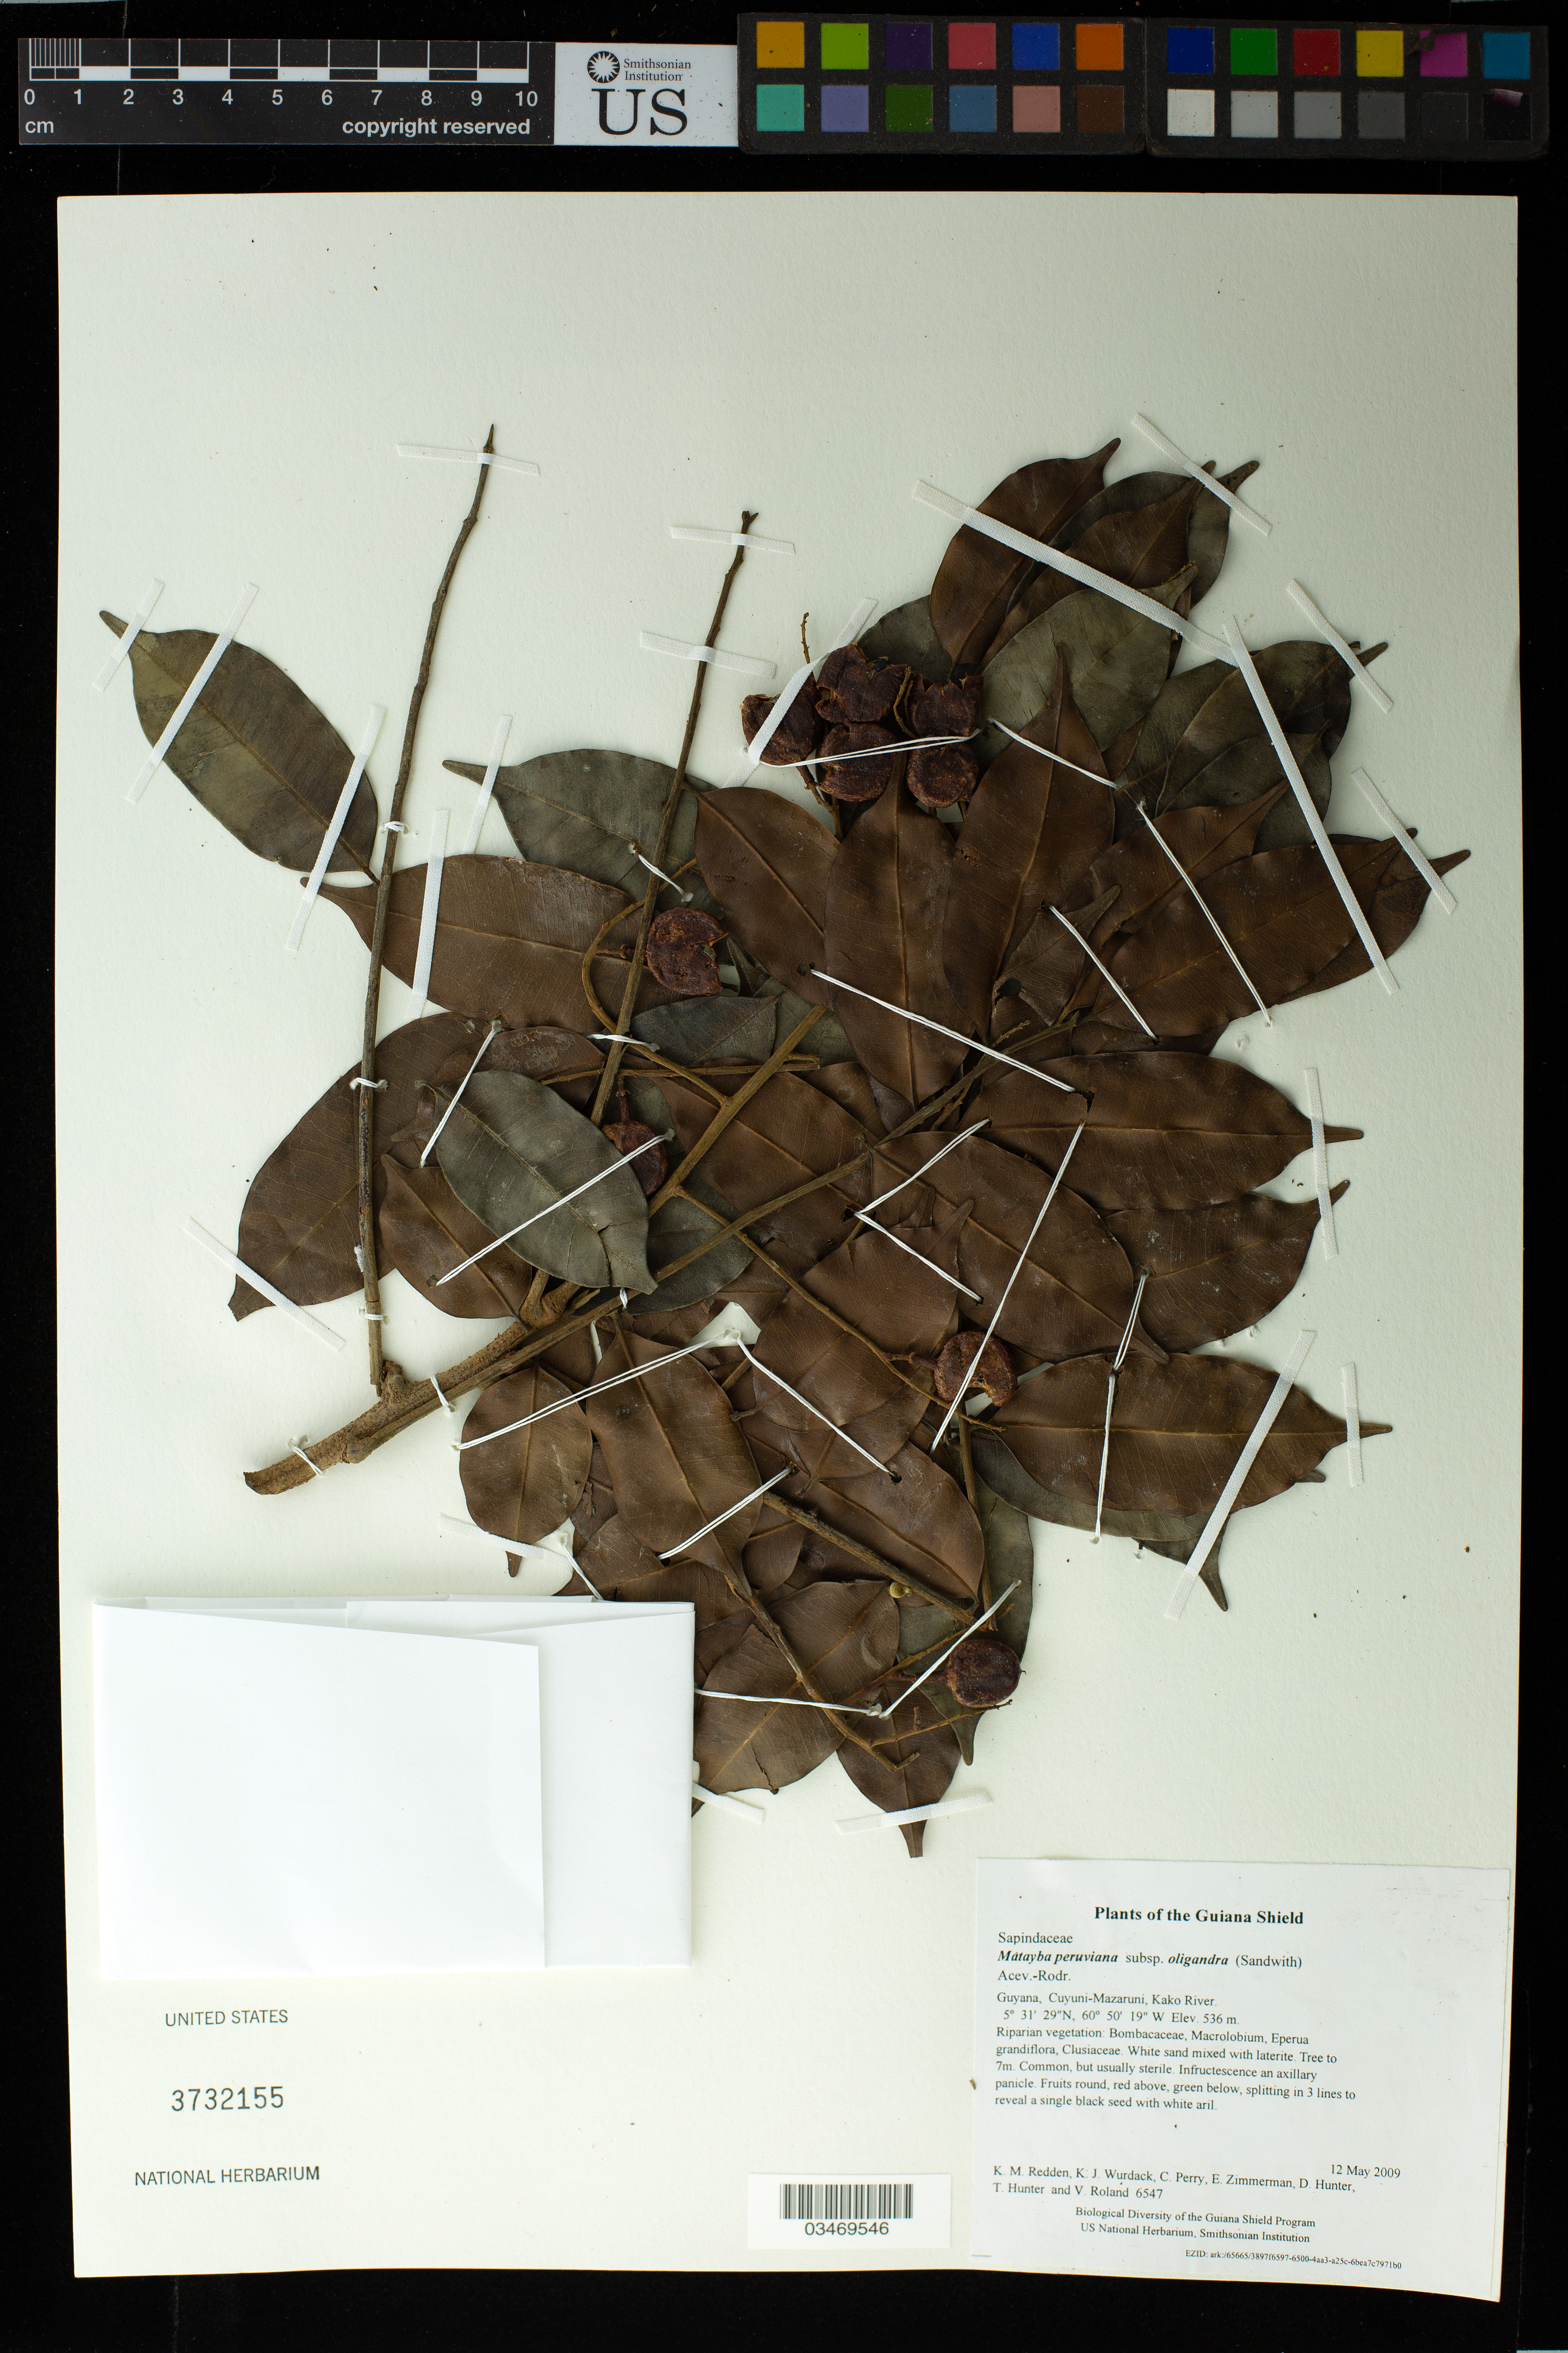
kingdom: Plantae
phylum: Tracheophyta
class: Magnoliopsida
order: Sapindales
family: Sapindaceae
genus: Matayba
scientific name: Matayba peruviana subsp. oligandra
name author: (Sandwith) Acev.-Rodr.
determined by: Acevedo-Rodríguez, P., (BOT), Smithsonian Institution - National Museum of Natural History (UNITED STATES)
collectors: K. M. Redden, K. Wurdack, C. Perry, E. Zimmerman, D. Hunter, T. Hunter & V. Roland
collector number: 6547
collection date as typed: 12 May 2009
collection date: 2009-05-12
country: Guyana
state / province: Cuyuni-Mazaruni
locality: Kako River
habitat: Riparian vegetation: Bombacaceae, Macrolobium, Eperua grandiflora, Clusiaceae. White sand mixed with laterite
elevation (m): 536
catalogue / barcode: US 3732155